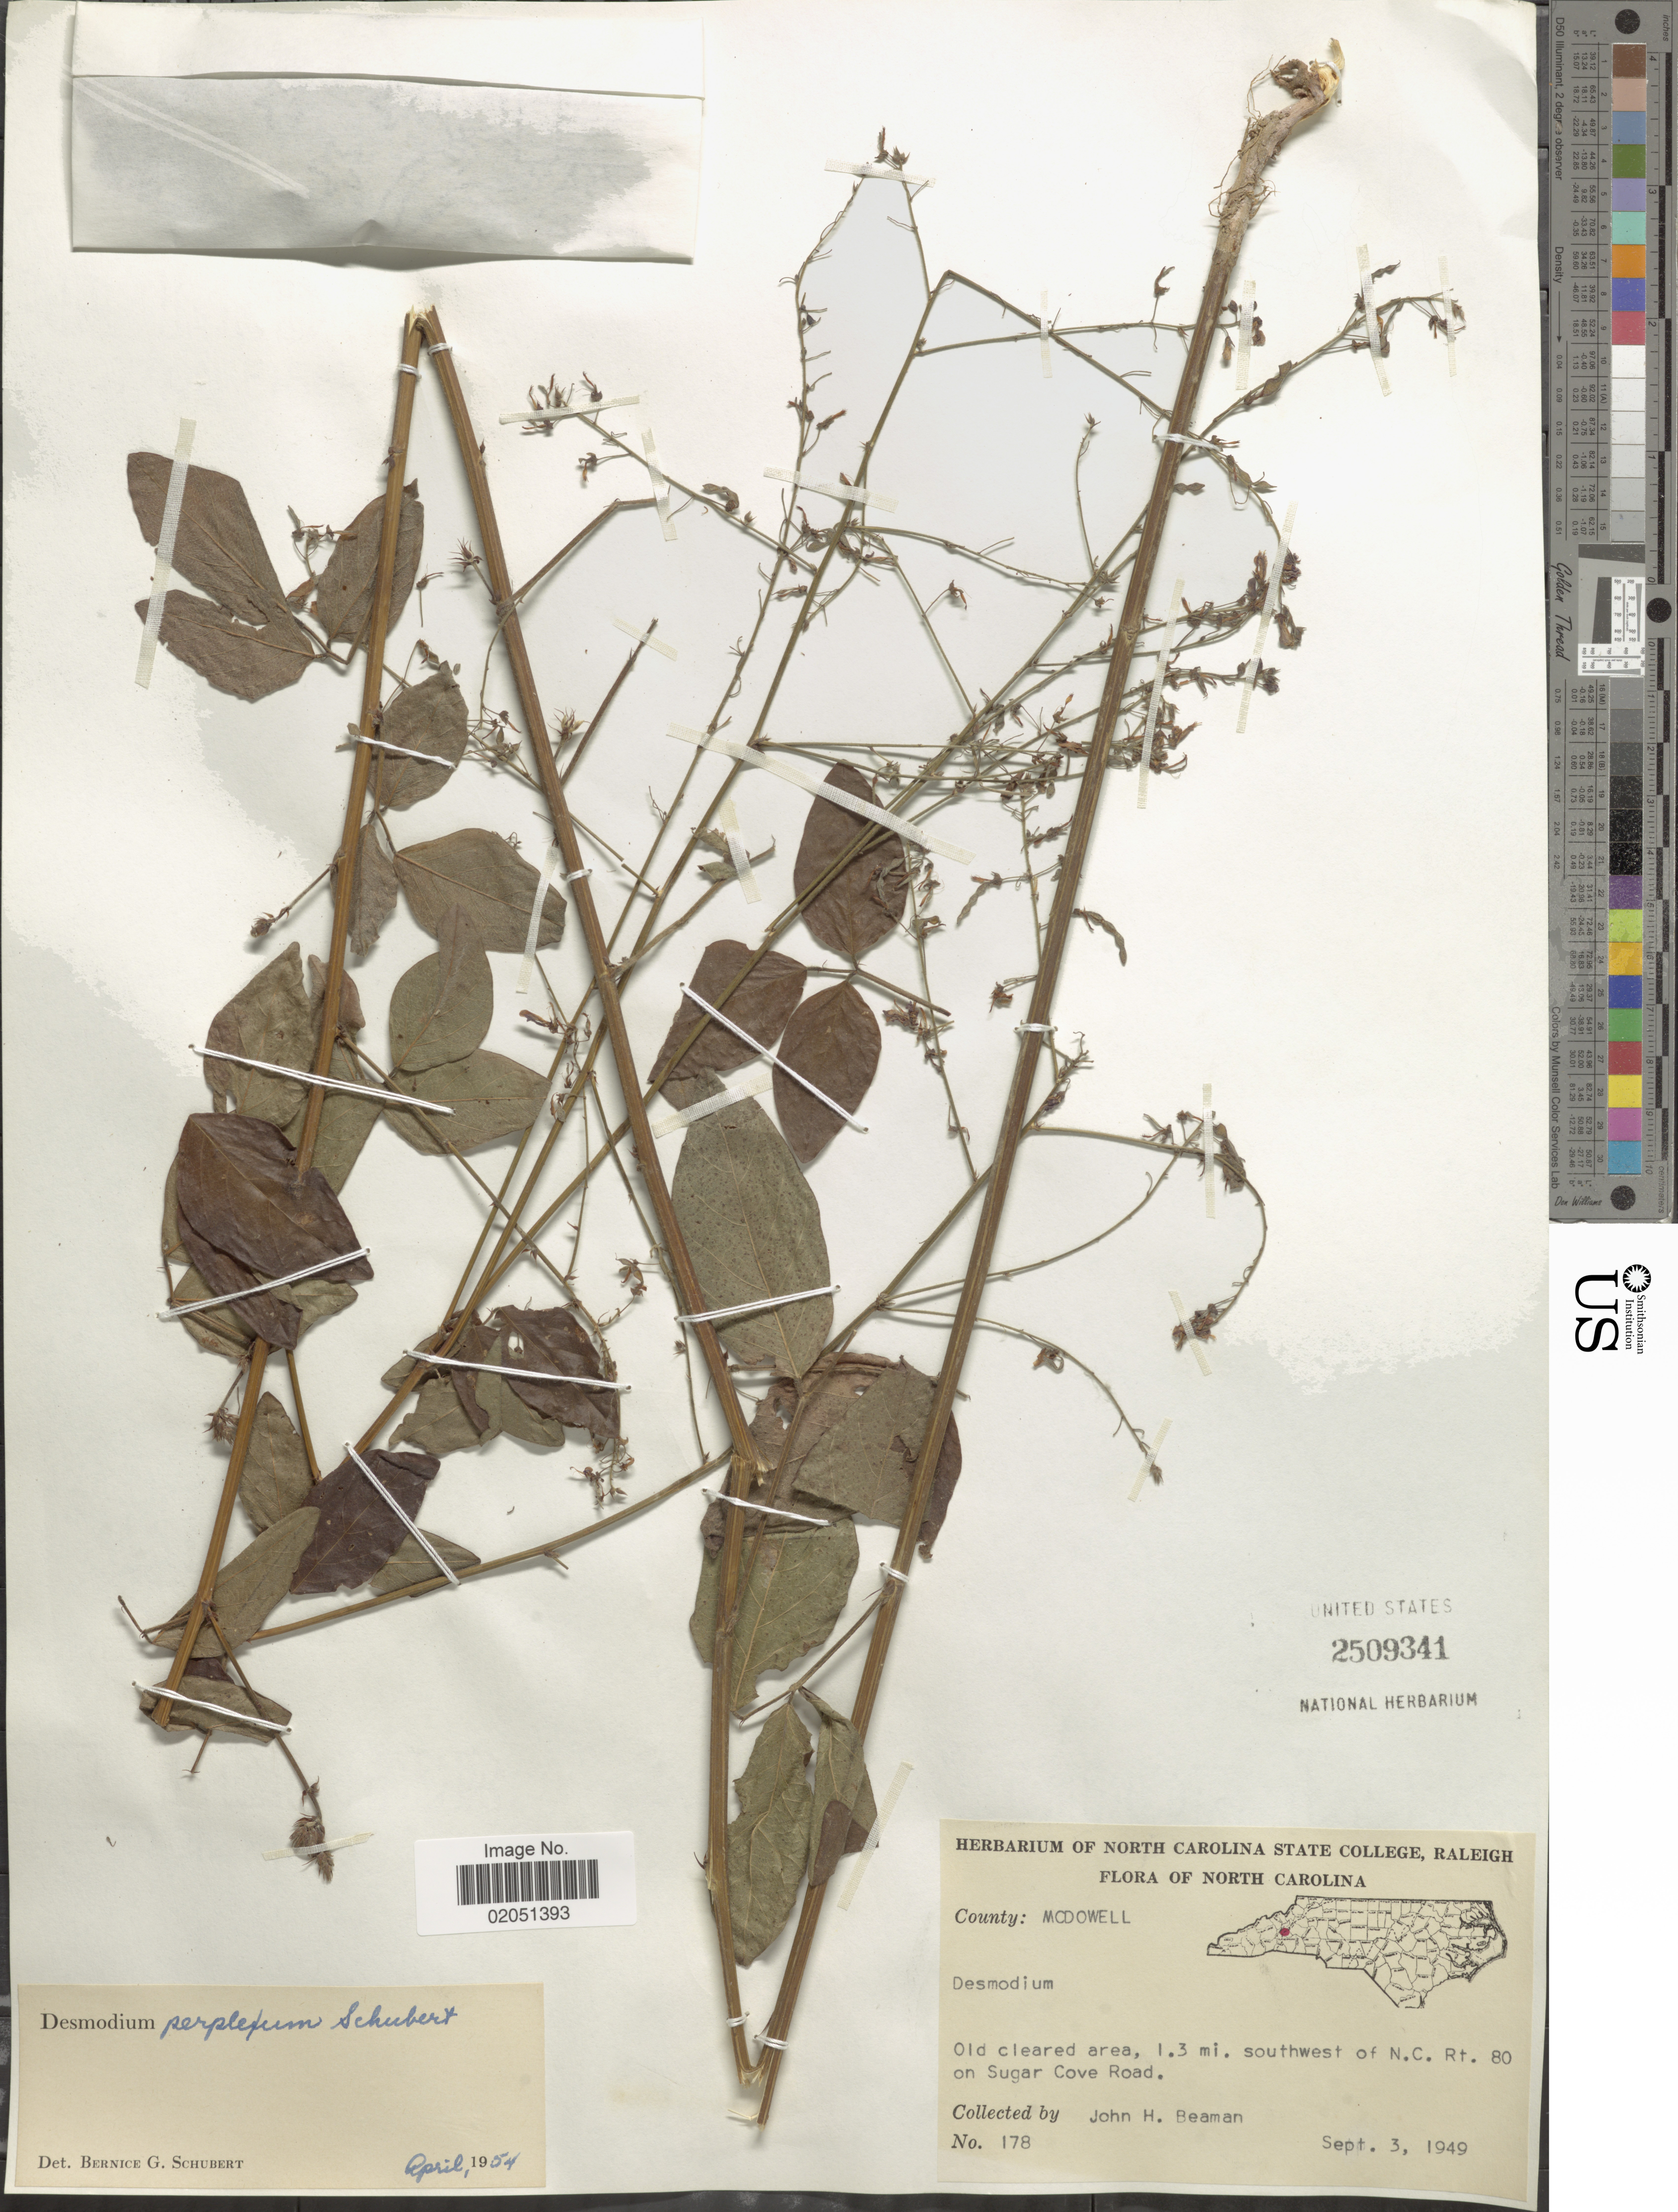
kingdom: Plantae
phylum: Tracheophyta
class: Magnoliopsida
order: Fabales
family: Fabaceae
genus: Desmodium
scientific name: Desmodium perplexum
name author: B.G. Schub.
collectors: J. H. Beaman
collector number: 178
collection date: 1949-09-03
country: United States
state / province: North Carolina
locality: County: McDowell, Old cleared area, 1.3 mi. southwest of N.C. Rt. 80 on Sugar Cove Road.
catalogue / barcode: US 2509341